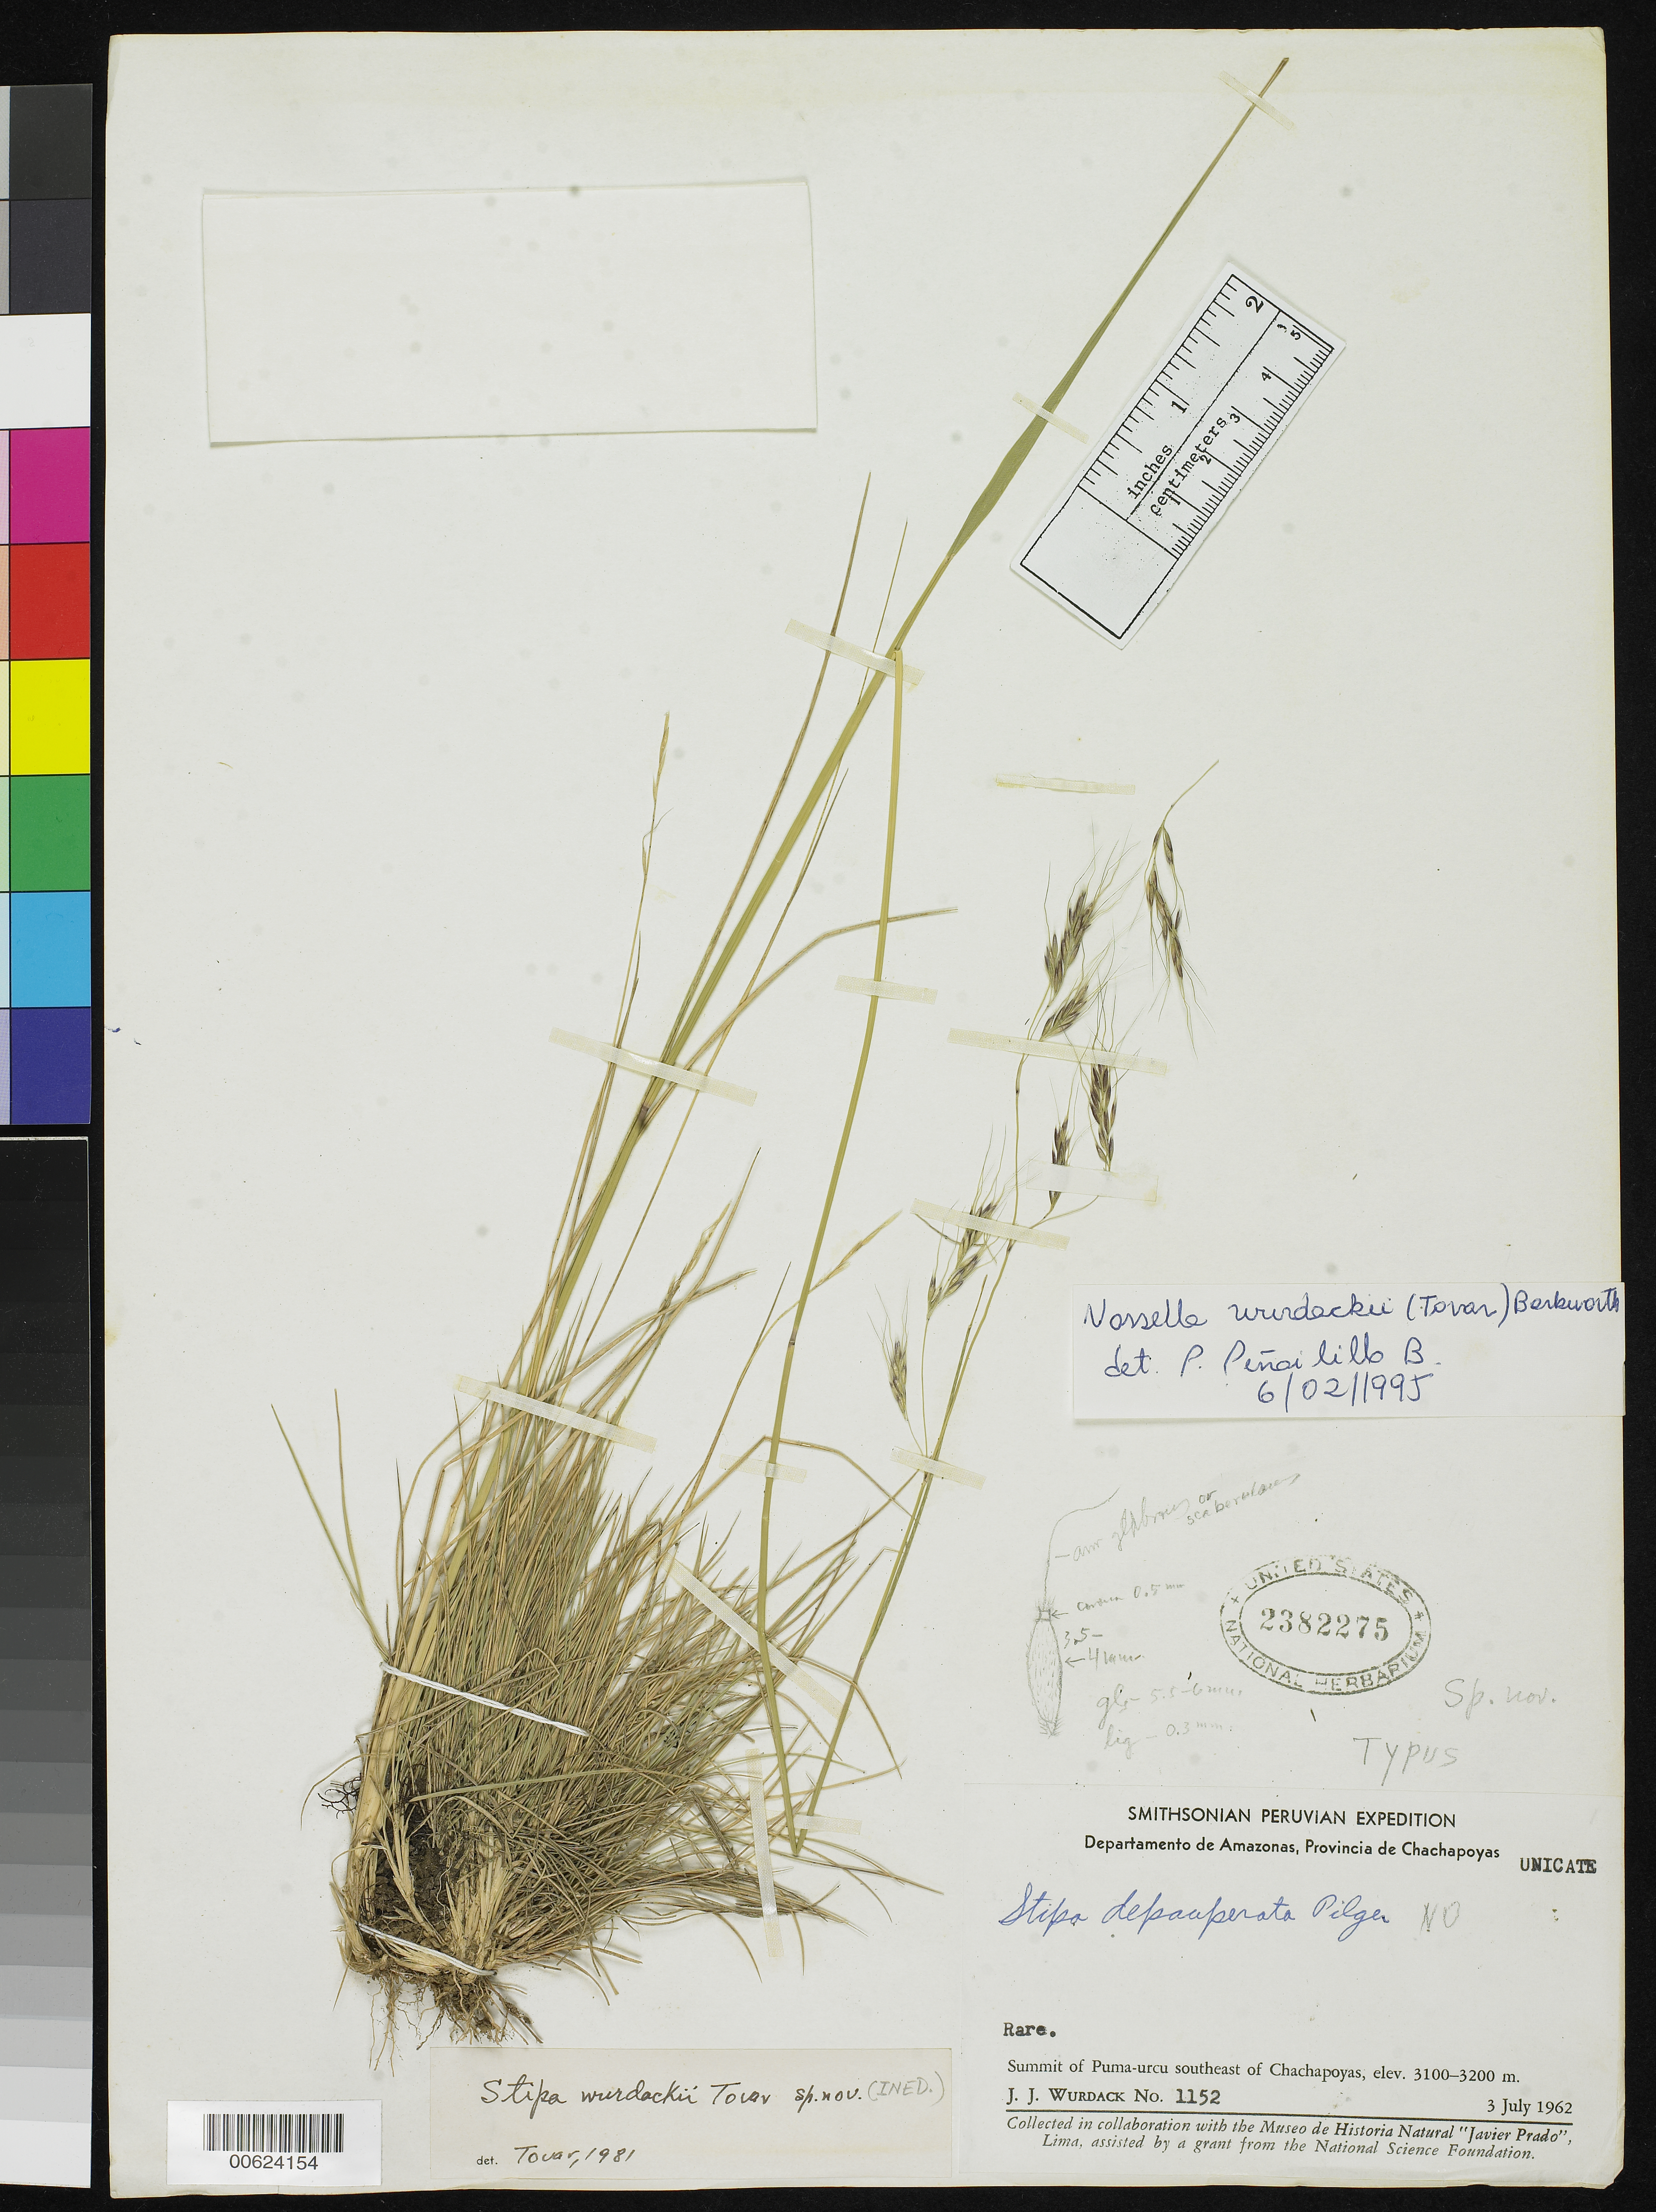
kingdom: Plantae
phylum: Tracheophyta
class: Liliopsida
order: Poales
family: Poaceae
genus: Stipa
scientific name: Stipa wurdackii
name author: Tovar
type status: Holotype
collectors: J. J. Wurdack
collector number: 1152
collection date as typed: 03 Jul 1962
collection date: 1962-07-03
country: Peru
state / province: Amazonas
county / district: Chachapoyas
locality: summit of Puma-urcu, SE of Chachapoyas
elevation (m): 3100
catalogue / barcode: US 2382275